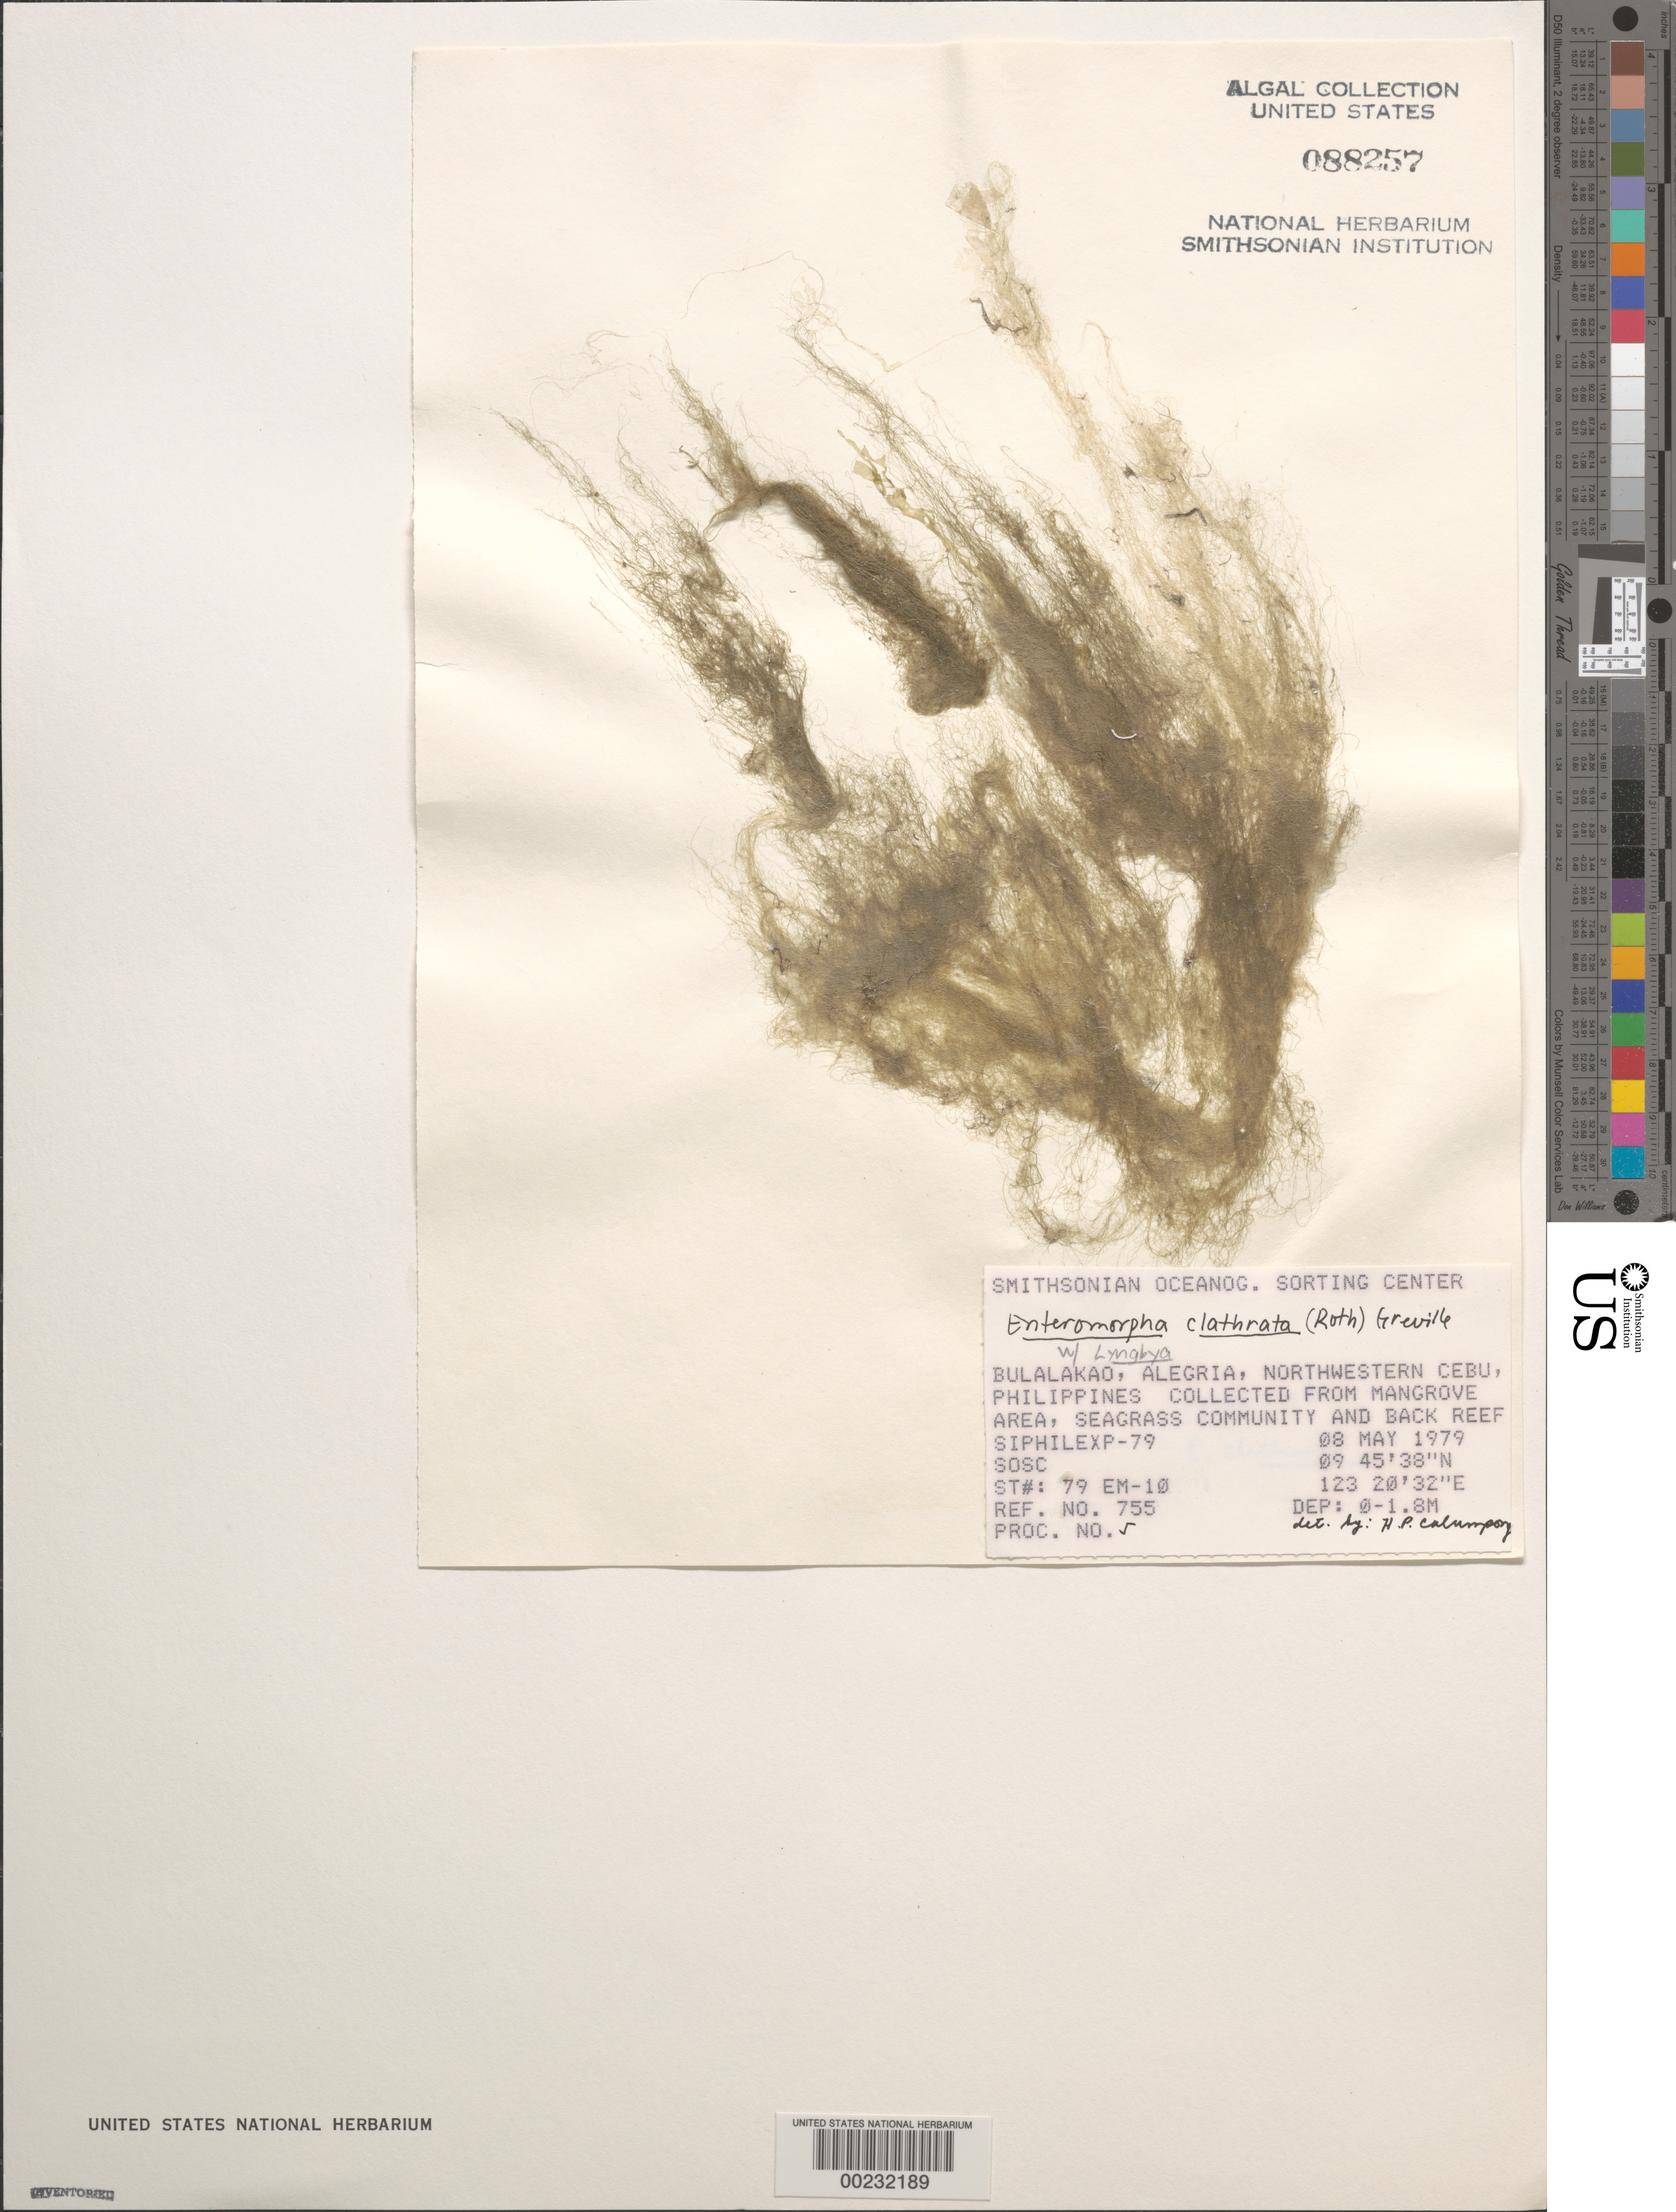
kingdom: Plantae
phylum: Chlorophyta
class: Ulvophyceae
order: Cladophorales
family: Cladophoraceae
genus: Cladophora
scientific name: Cladophora vagabunda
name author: (L.) C. Hoek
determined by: Algae name updating Project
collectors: SOSC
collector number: Station 79 Em-10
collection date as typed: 08 May 1979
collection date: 1979-05-08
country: Philippines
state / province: Central Visayas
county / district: Cebu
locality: Bulalakao, alegria, cebu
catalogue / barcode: US 88257